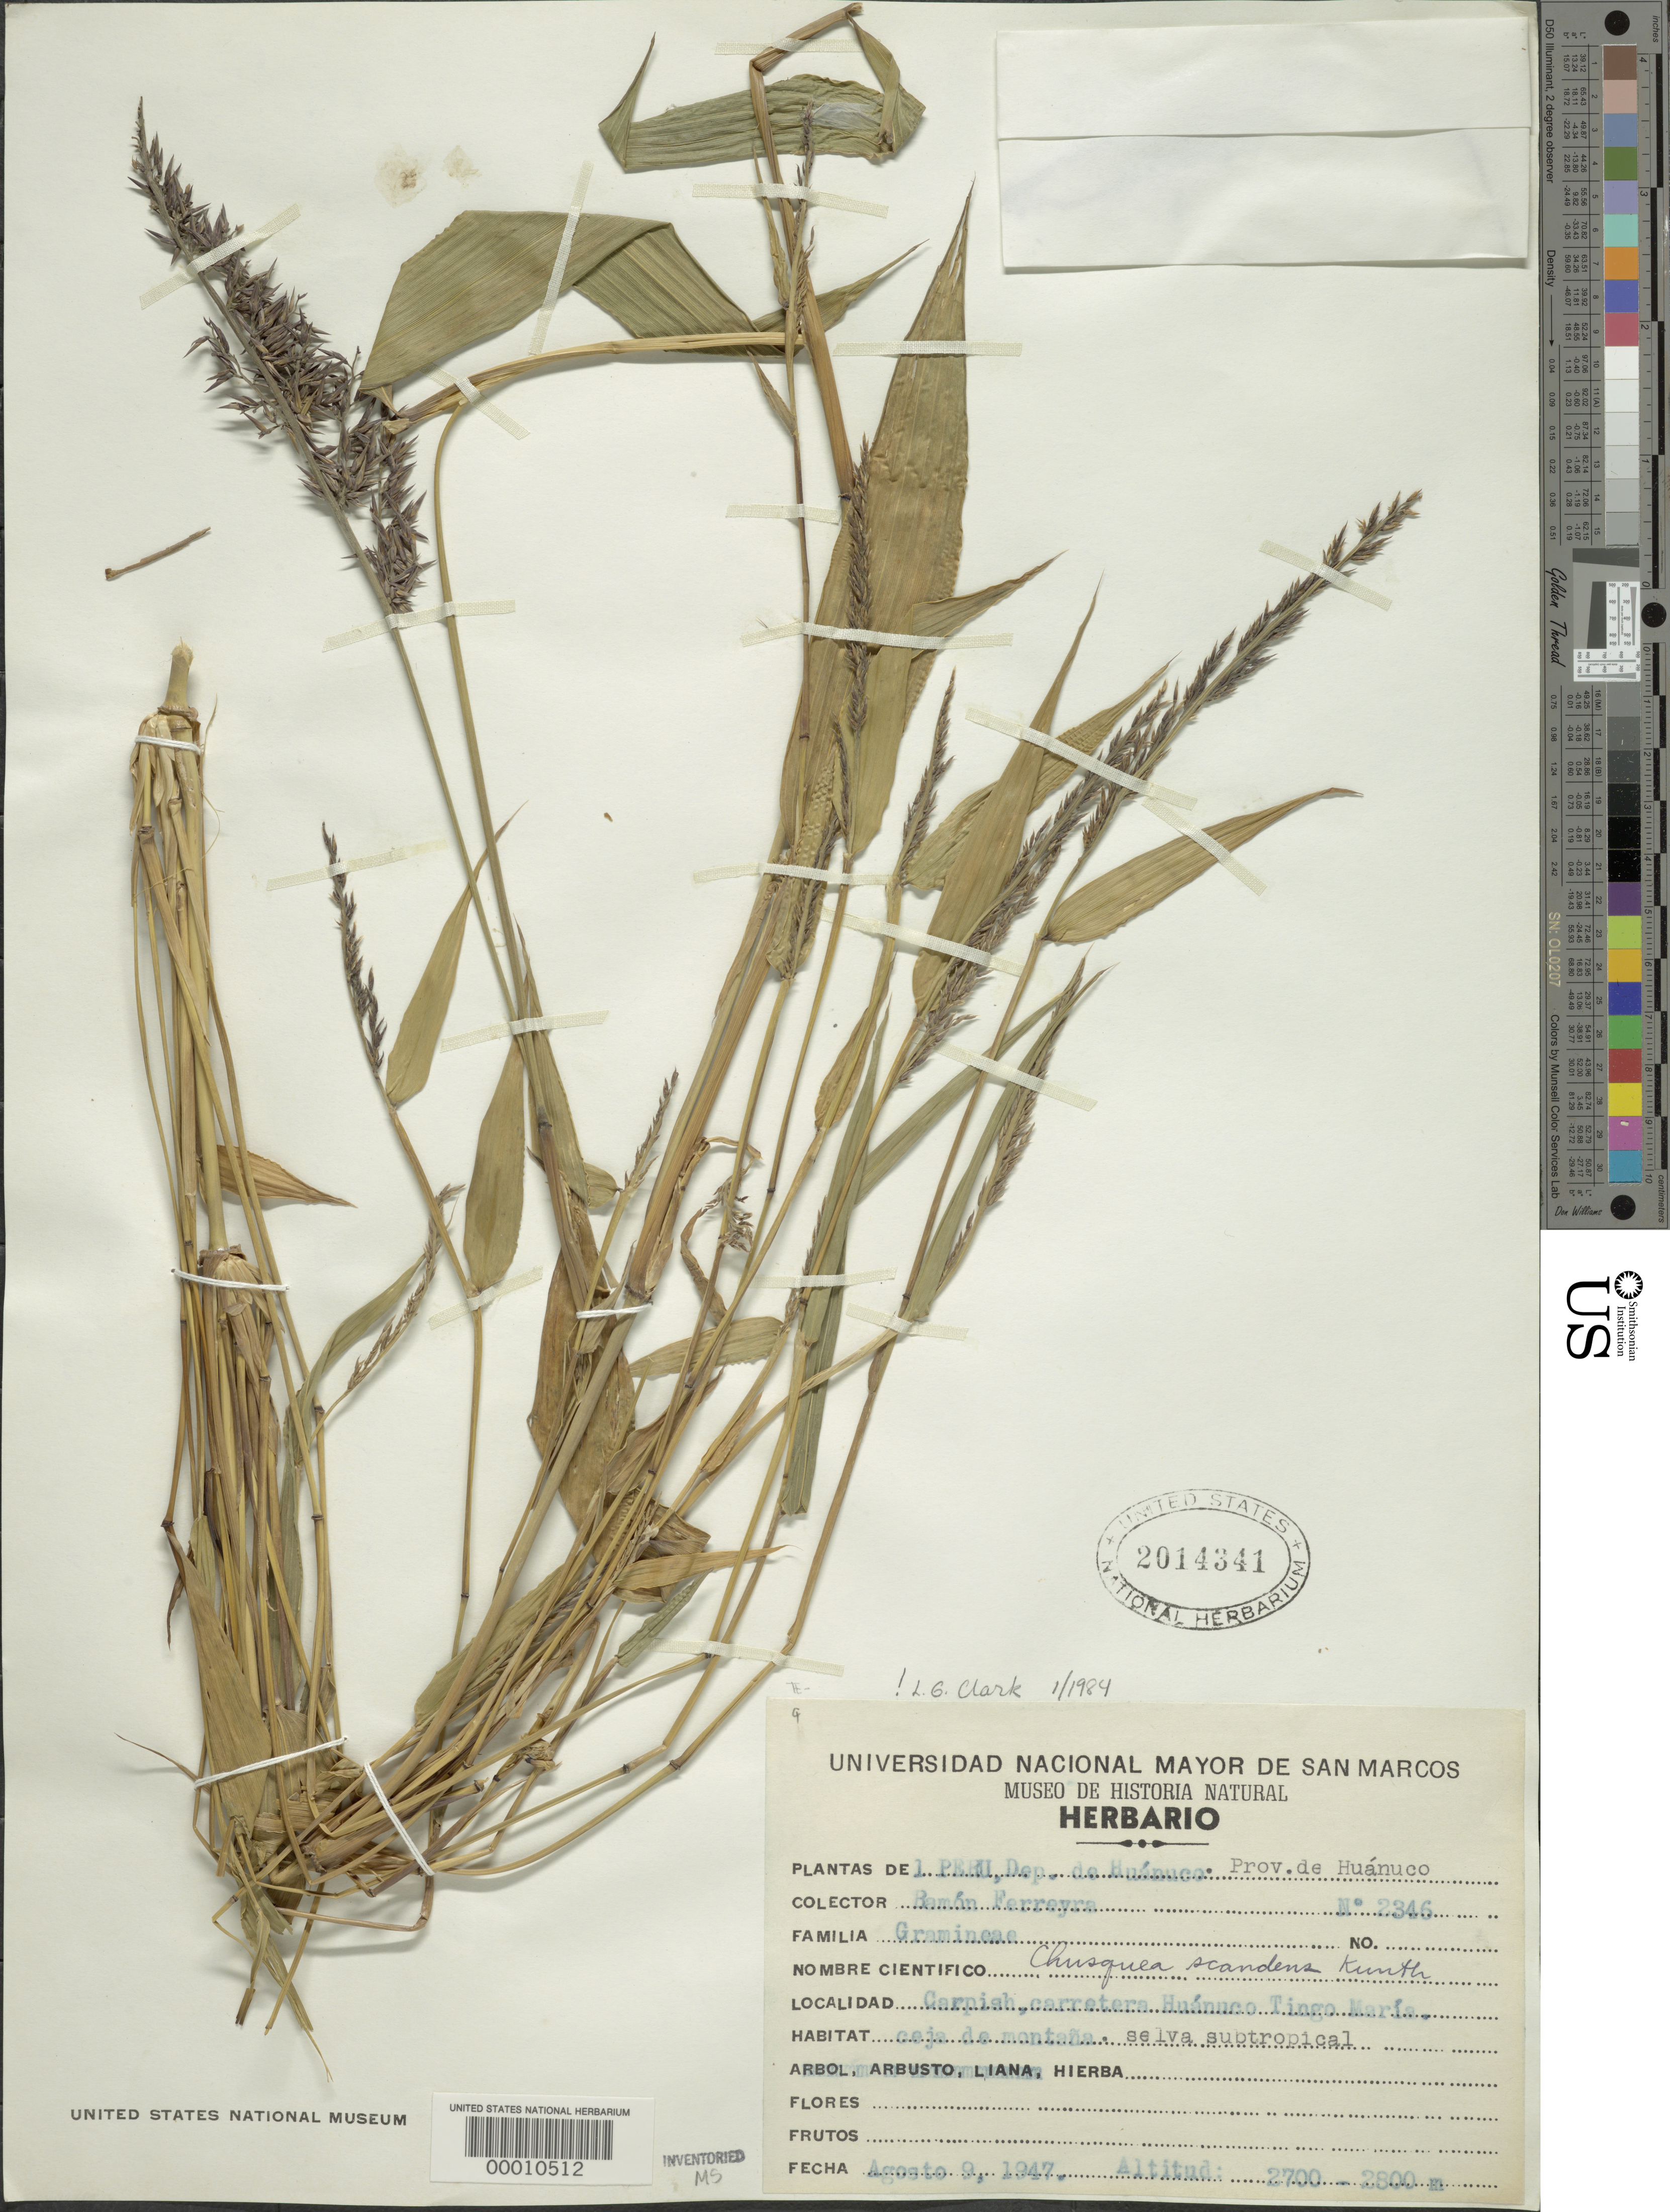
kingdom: Plantae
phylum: Tracheophyta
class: Liliopsida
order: Poales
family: Poaceae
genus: Chusquea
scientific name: Chusquea scandens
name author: Kunth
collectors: R. A. Ferreyra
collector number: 2346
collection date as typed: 09 Aug 1947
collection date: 1947-08-09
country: Peru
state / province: Huánuco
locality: Carpish, Carretera Huánuco Tingo María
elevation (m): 2700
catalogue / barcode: US 2014341